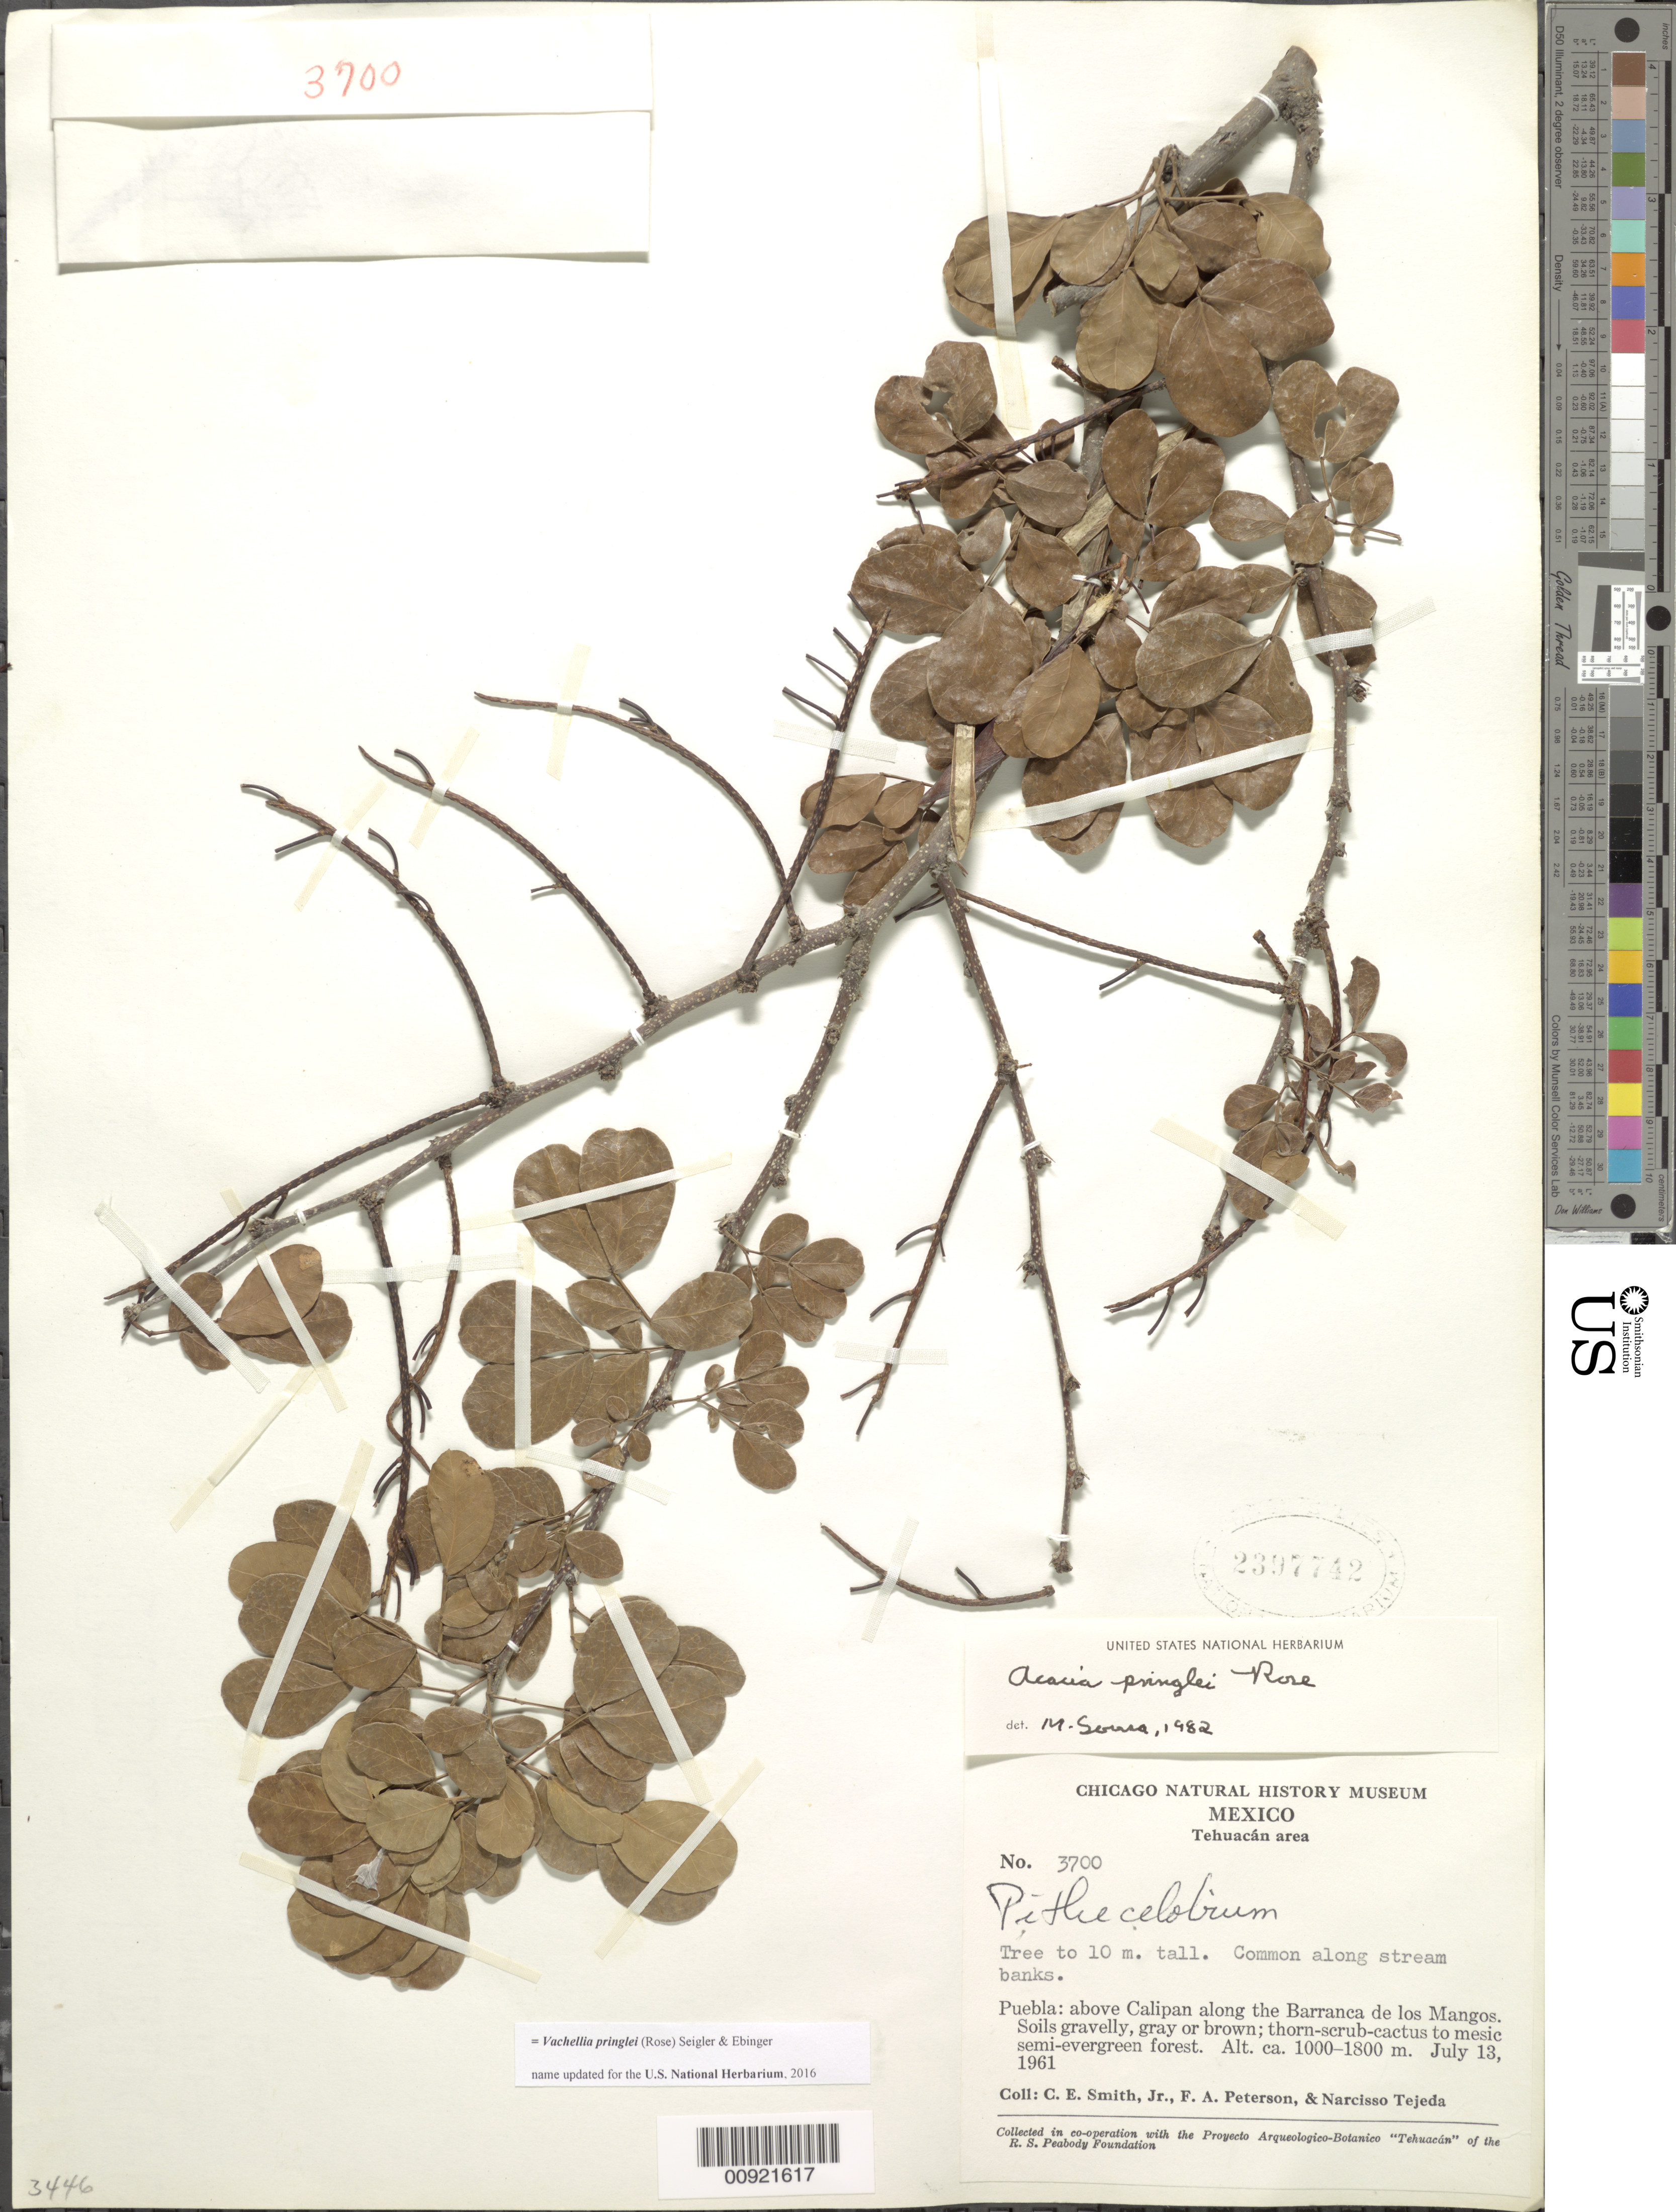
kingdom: Plantae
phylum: Tracheophyta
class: Magnoliopsida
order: Fabales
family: Fabaceae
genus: Vachellia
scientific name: Vachellia pringlei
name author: (Rose) Seigler & Ebinger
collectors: C. E. Smith Jr., F. A. Peterson & N. Tejeda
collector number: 3700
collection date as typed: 13 Jul 1961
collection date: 1961-07-13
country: Mexico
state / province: Puebla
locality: Puebla: above Calipan along the Barranca de los Mangos.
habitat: Soils gravelly, gray or brown; thorn-scrub-cactus to mesic semi-evergreen forest. Common along streams banks.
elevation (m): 1800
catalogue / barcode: US 2397742